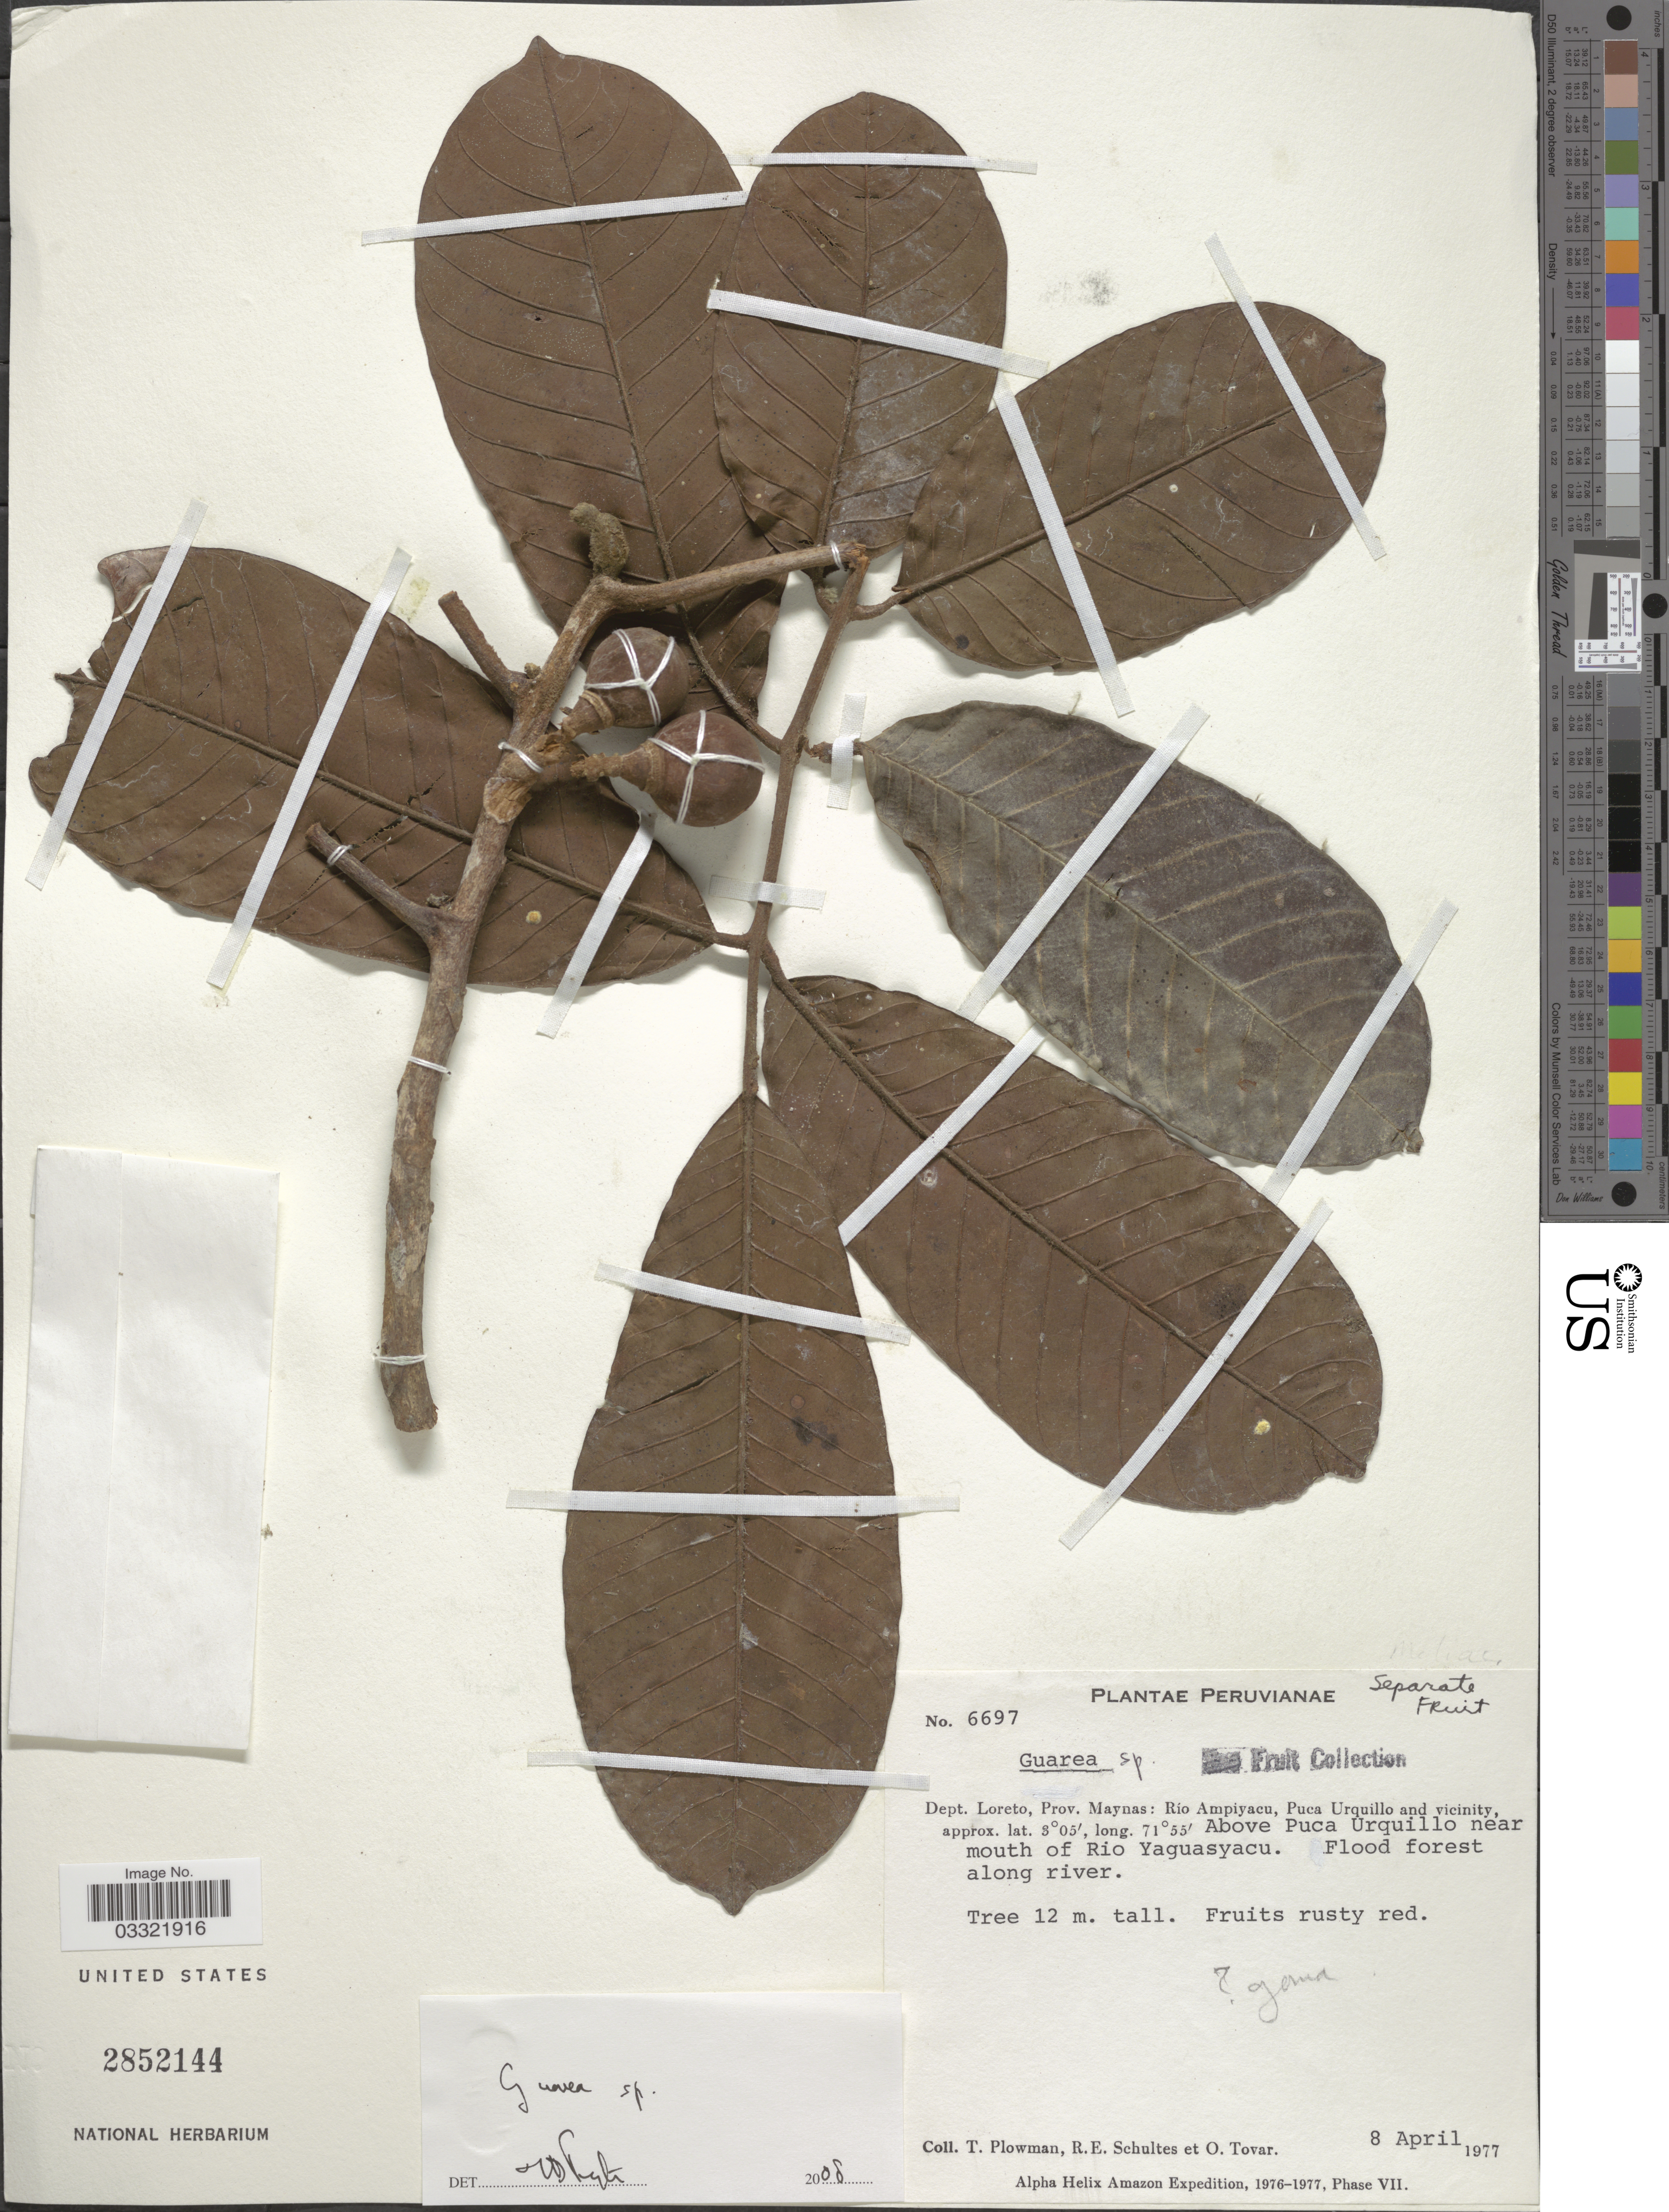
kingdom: Plantae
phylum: Tracheophyta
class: Magnoliopsida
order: Sapindales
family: Meliaceae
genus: Guarea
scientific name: Guarea sp.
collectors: T. Plowman, R. E. Schultes & Ó. Tovar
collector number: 6697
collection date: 1977-04-08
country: Peru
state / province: Loreto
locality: Dept. Loreto, Prov. Maynas: Río Ampiyacu, Puca Urquillo and vicinity. Above Puca Urquillo near mouth of Rio Yaguasyacu.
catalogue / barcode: US 2852144